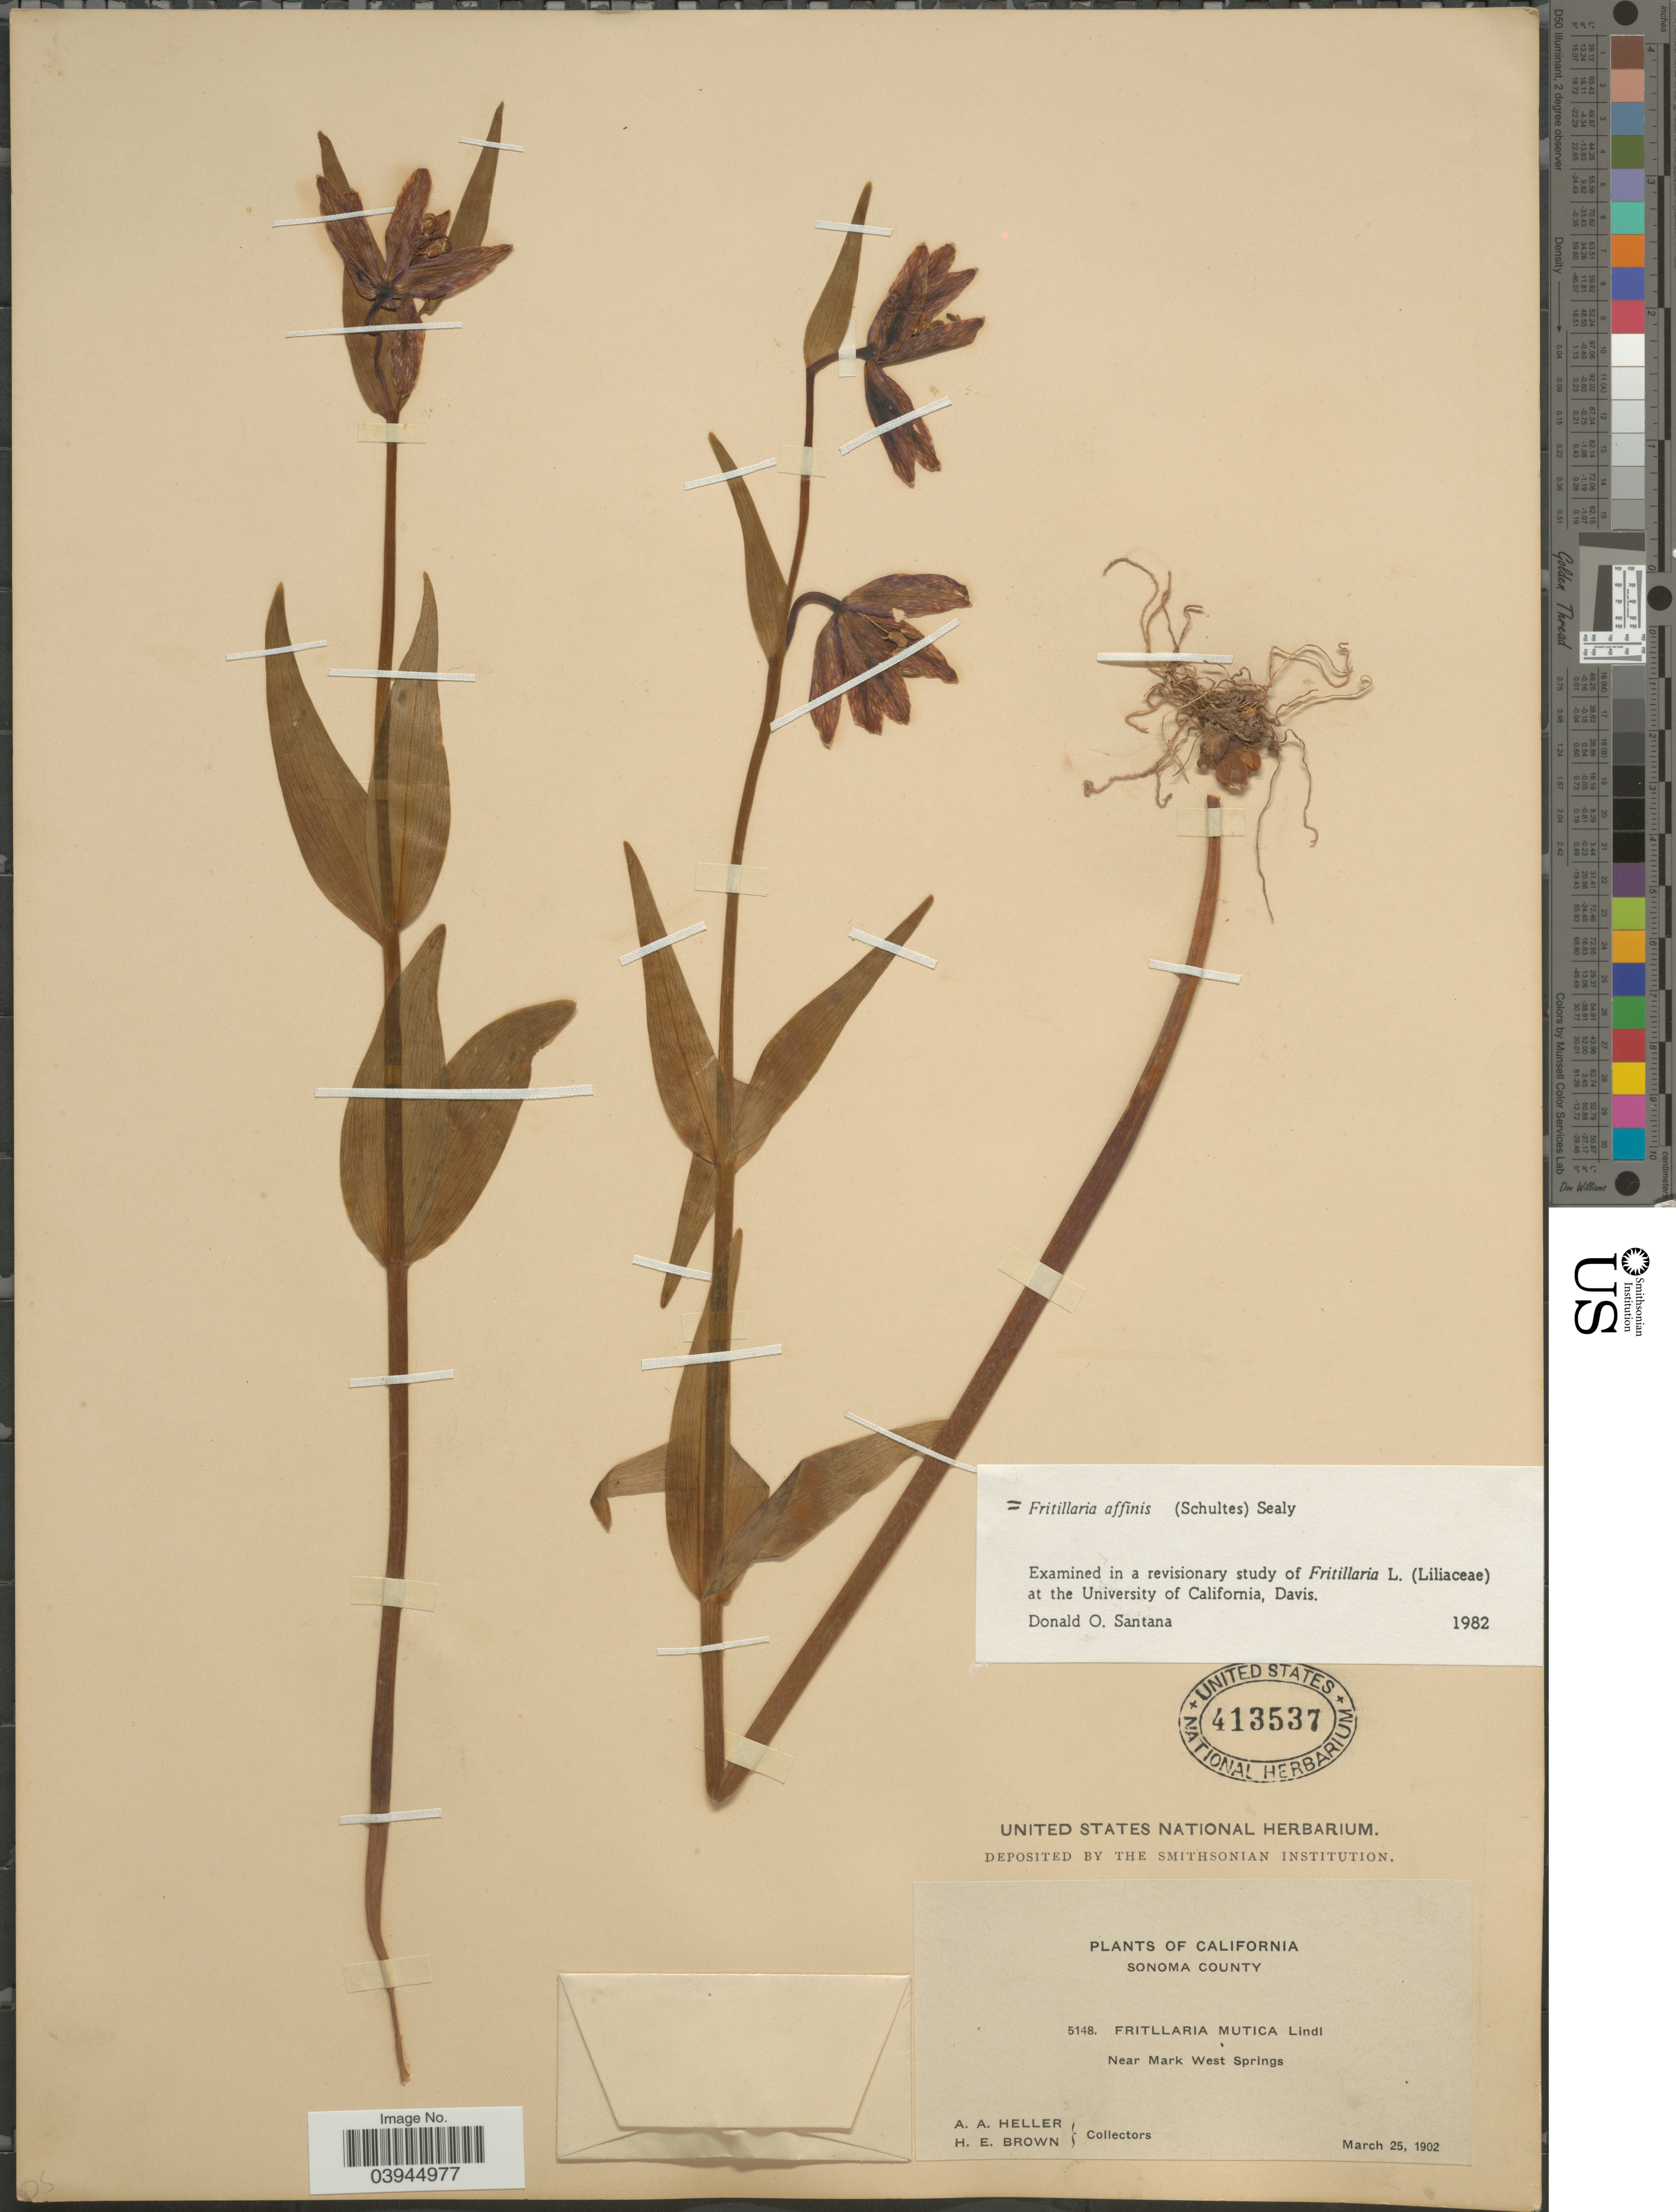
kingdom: Plantae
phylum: Tracheophyta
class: Liliopsida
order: Liliales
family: Liliaceae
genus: Fritillaria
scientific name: Fritillaria affinis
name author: (Schult. & Schult. f.) Sealy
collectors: A. A. Heller & H. E. Brown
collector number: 5148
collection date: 1902-03-25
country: United States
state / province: California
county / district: Sonoma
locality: Sonoma County. Near Mark West Springs.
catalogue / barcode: US 413537